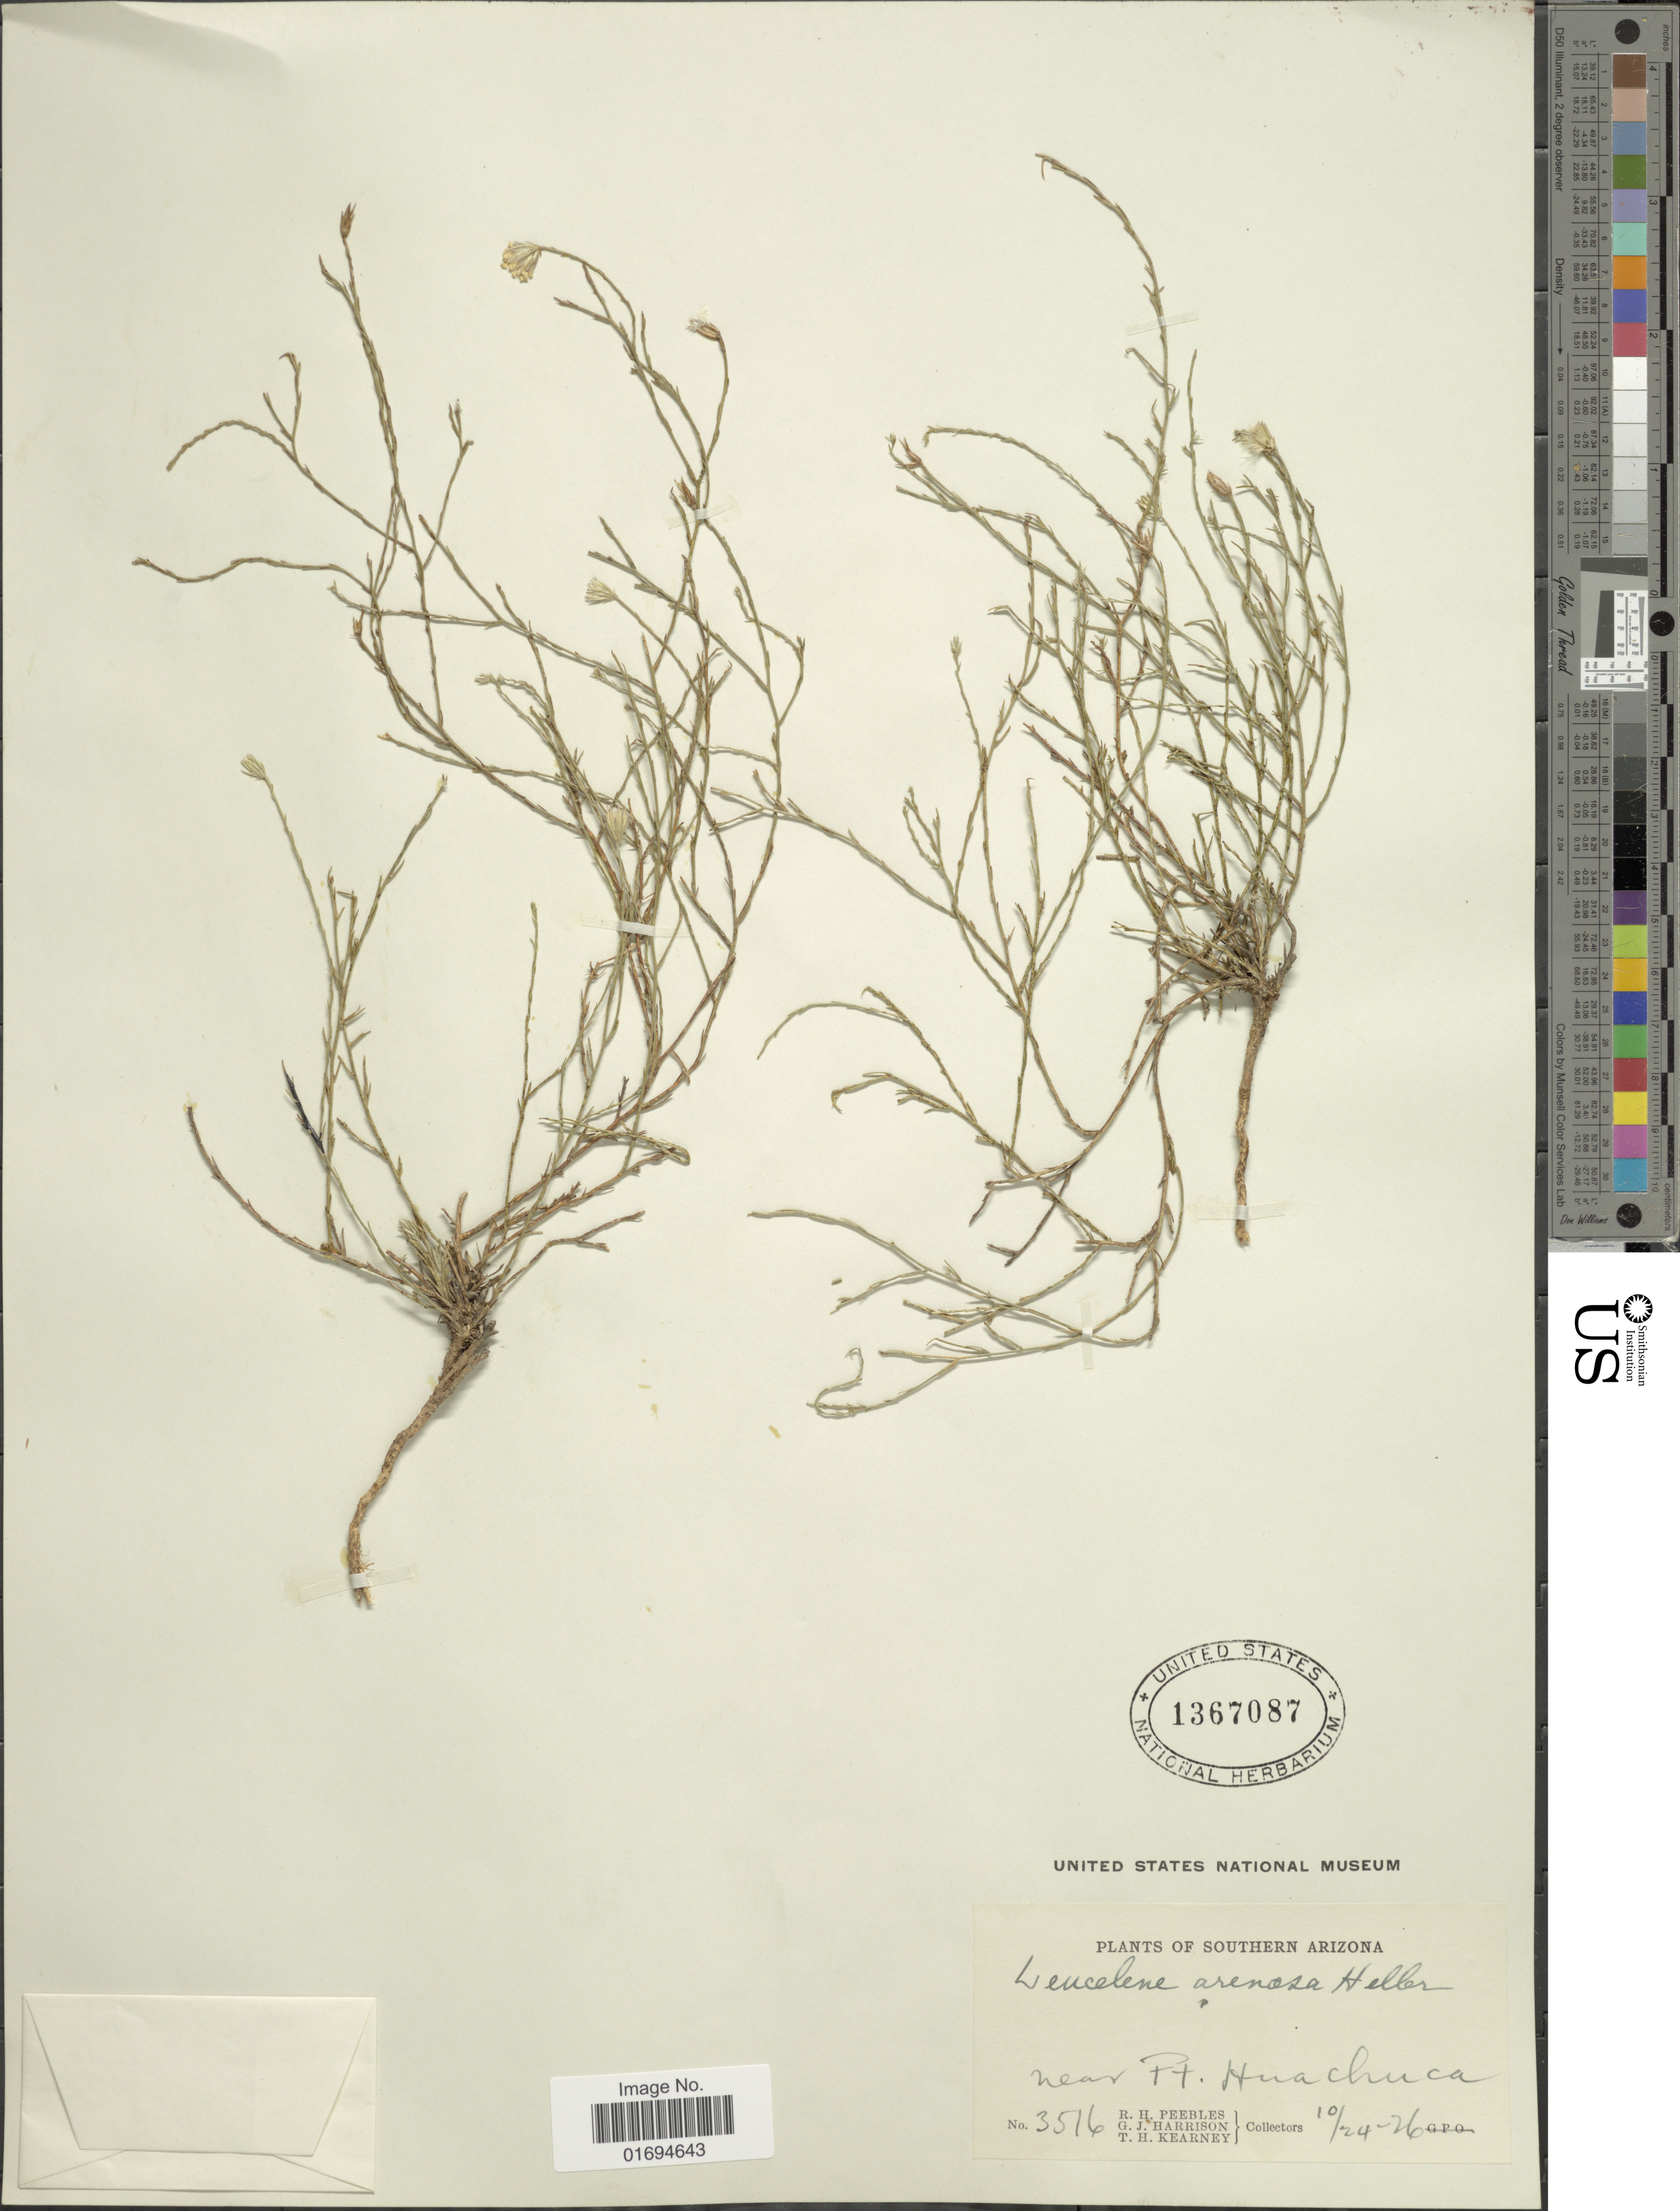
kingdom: Plantae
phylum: Tracheophyta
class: Magnoliopsida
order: Asterales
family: Asteraceae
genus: Chaetopappa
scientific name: Chaetopappa ericoides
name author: (Torr.) G.L. Nesom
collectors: R. H. Peebles, G. J. Harrison & T. H. Kearney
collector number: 3516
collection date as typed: Transcribed d/m/y: 24/10/26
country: United States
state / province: Arizona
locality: Southern Arizona, near Pt. Huachuca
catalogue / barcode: US 1367087